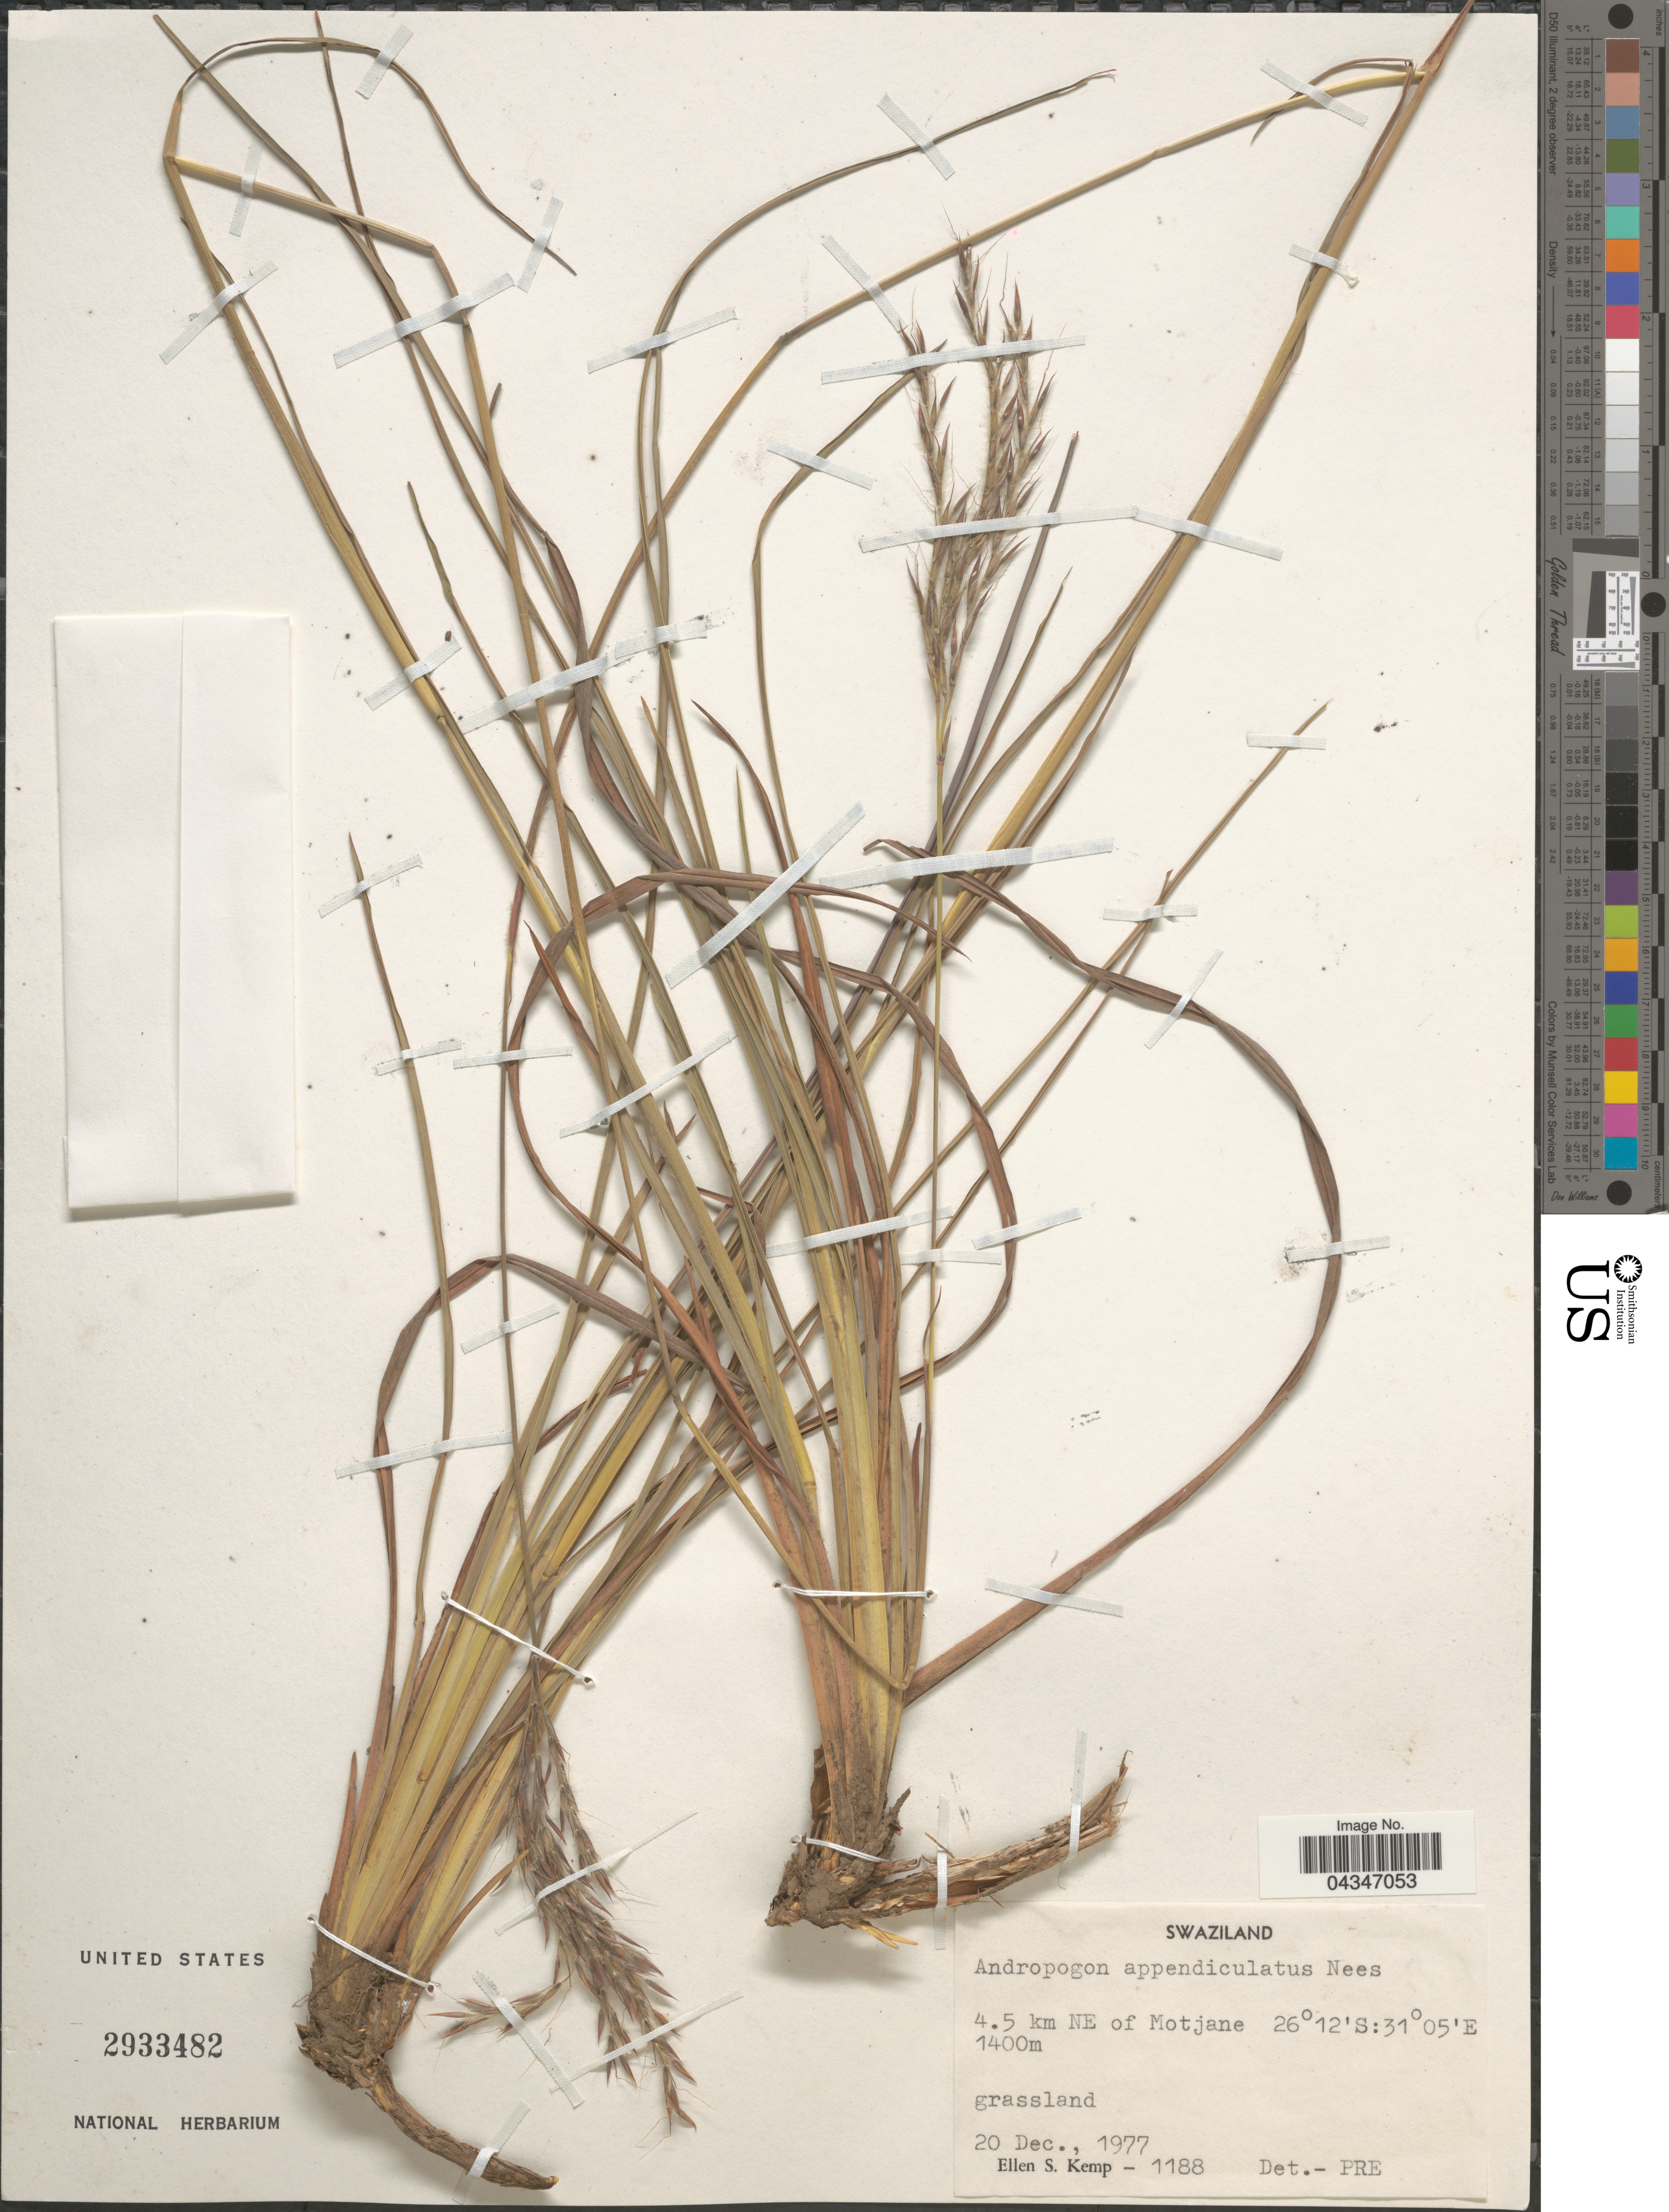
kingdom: Plantae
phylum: Tracheophyta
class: Liliopsida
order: Poales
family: Poaceae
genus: Andropogon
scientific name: Andropogon appendiculatus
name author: Nees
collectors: E. S. Kemp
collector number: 1188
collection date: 1977-12-20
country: Eswatini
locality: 4.5 km NE of Motjane.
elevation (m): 1400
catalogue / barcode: US 2933482